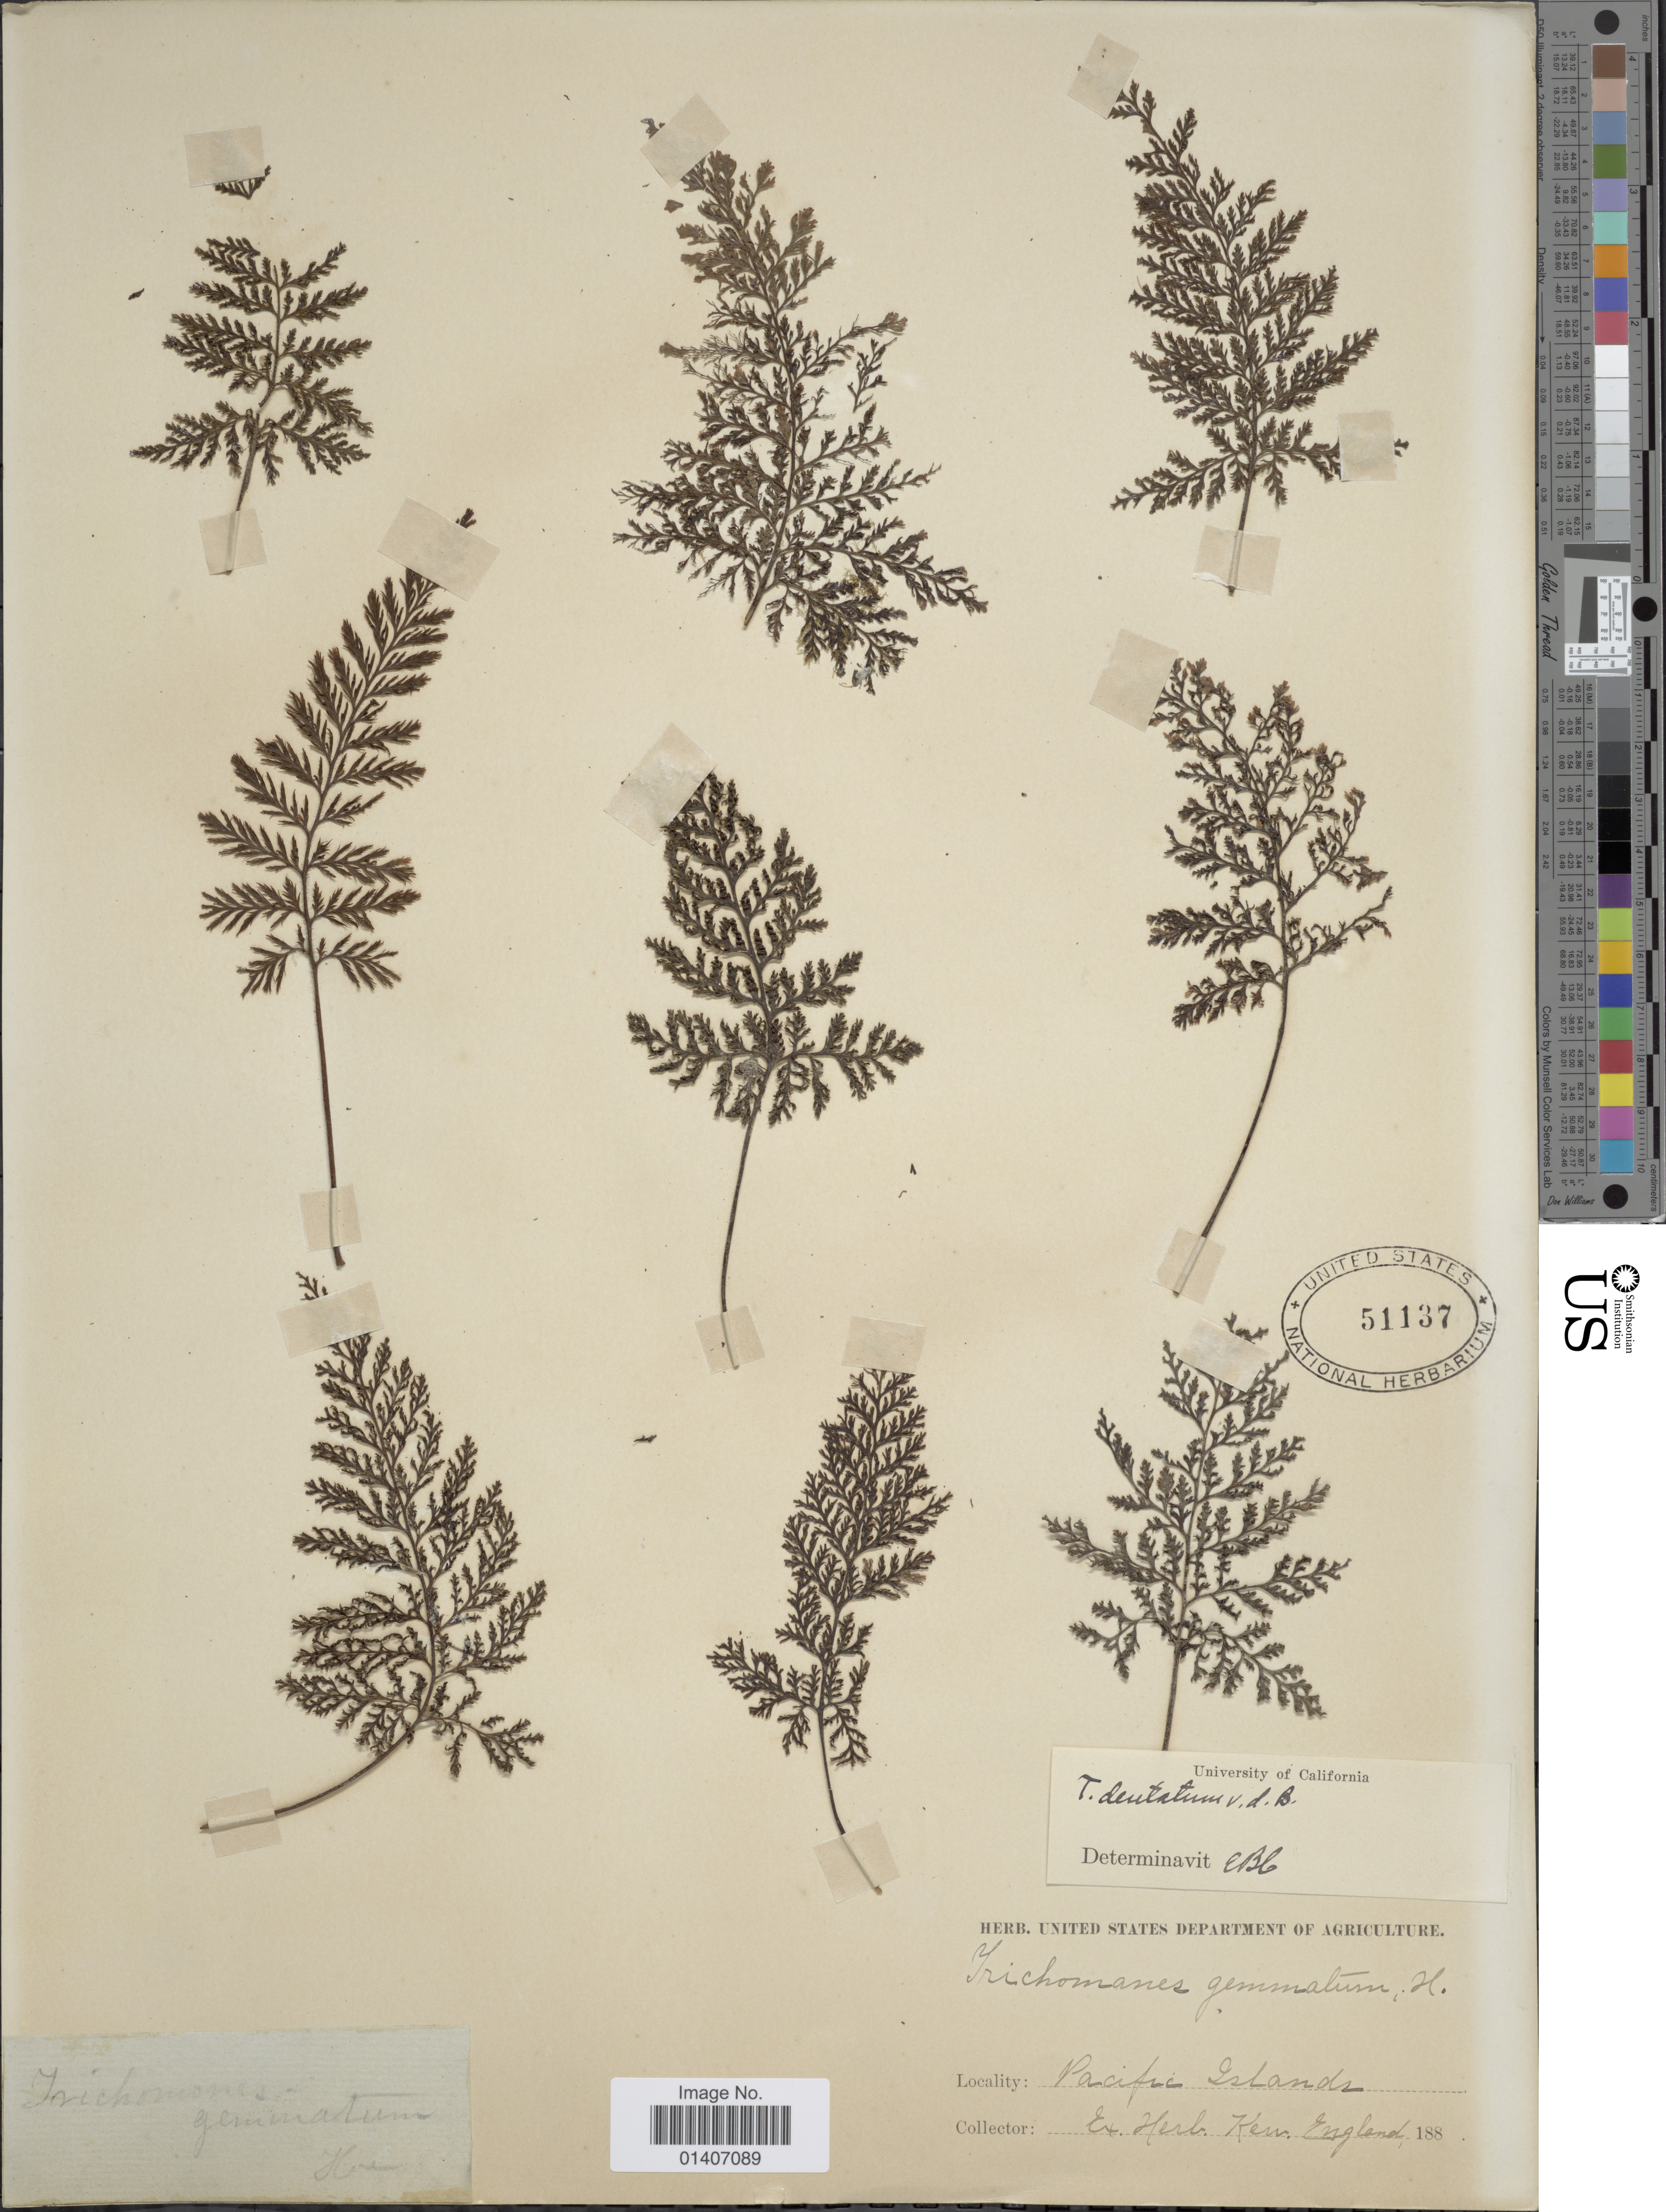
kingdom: Plantae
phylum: Tracheophyta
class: Polypodiopsida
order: Hymenophyllales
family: Hymenophyllaceae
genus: Abrodictyum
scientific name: Abrodictyum dentatum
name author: (Bosch) Ebihara & K. Iwats.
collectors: Kew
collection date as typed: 188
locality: Pacific Islands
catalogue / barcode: US 51137